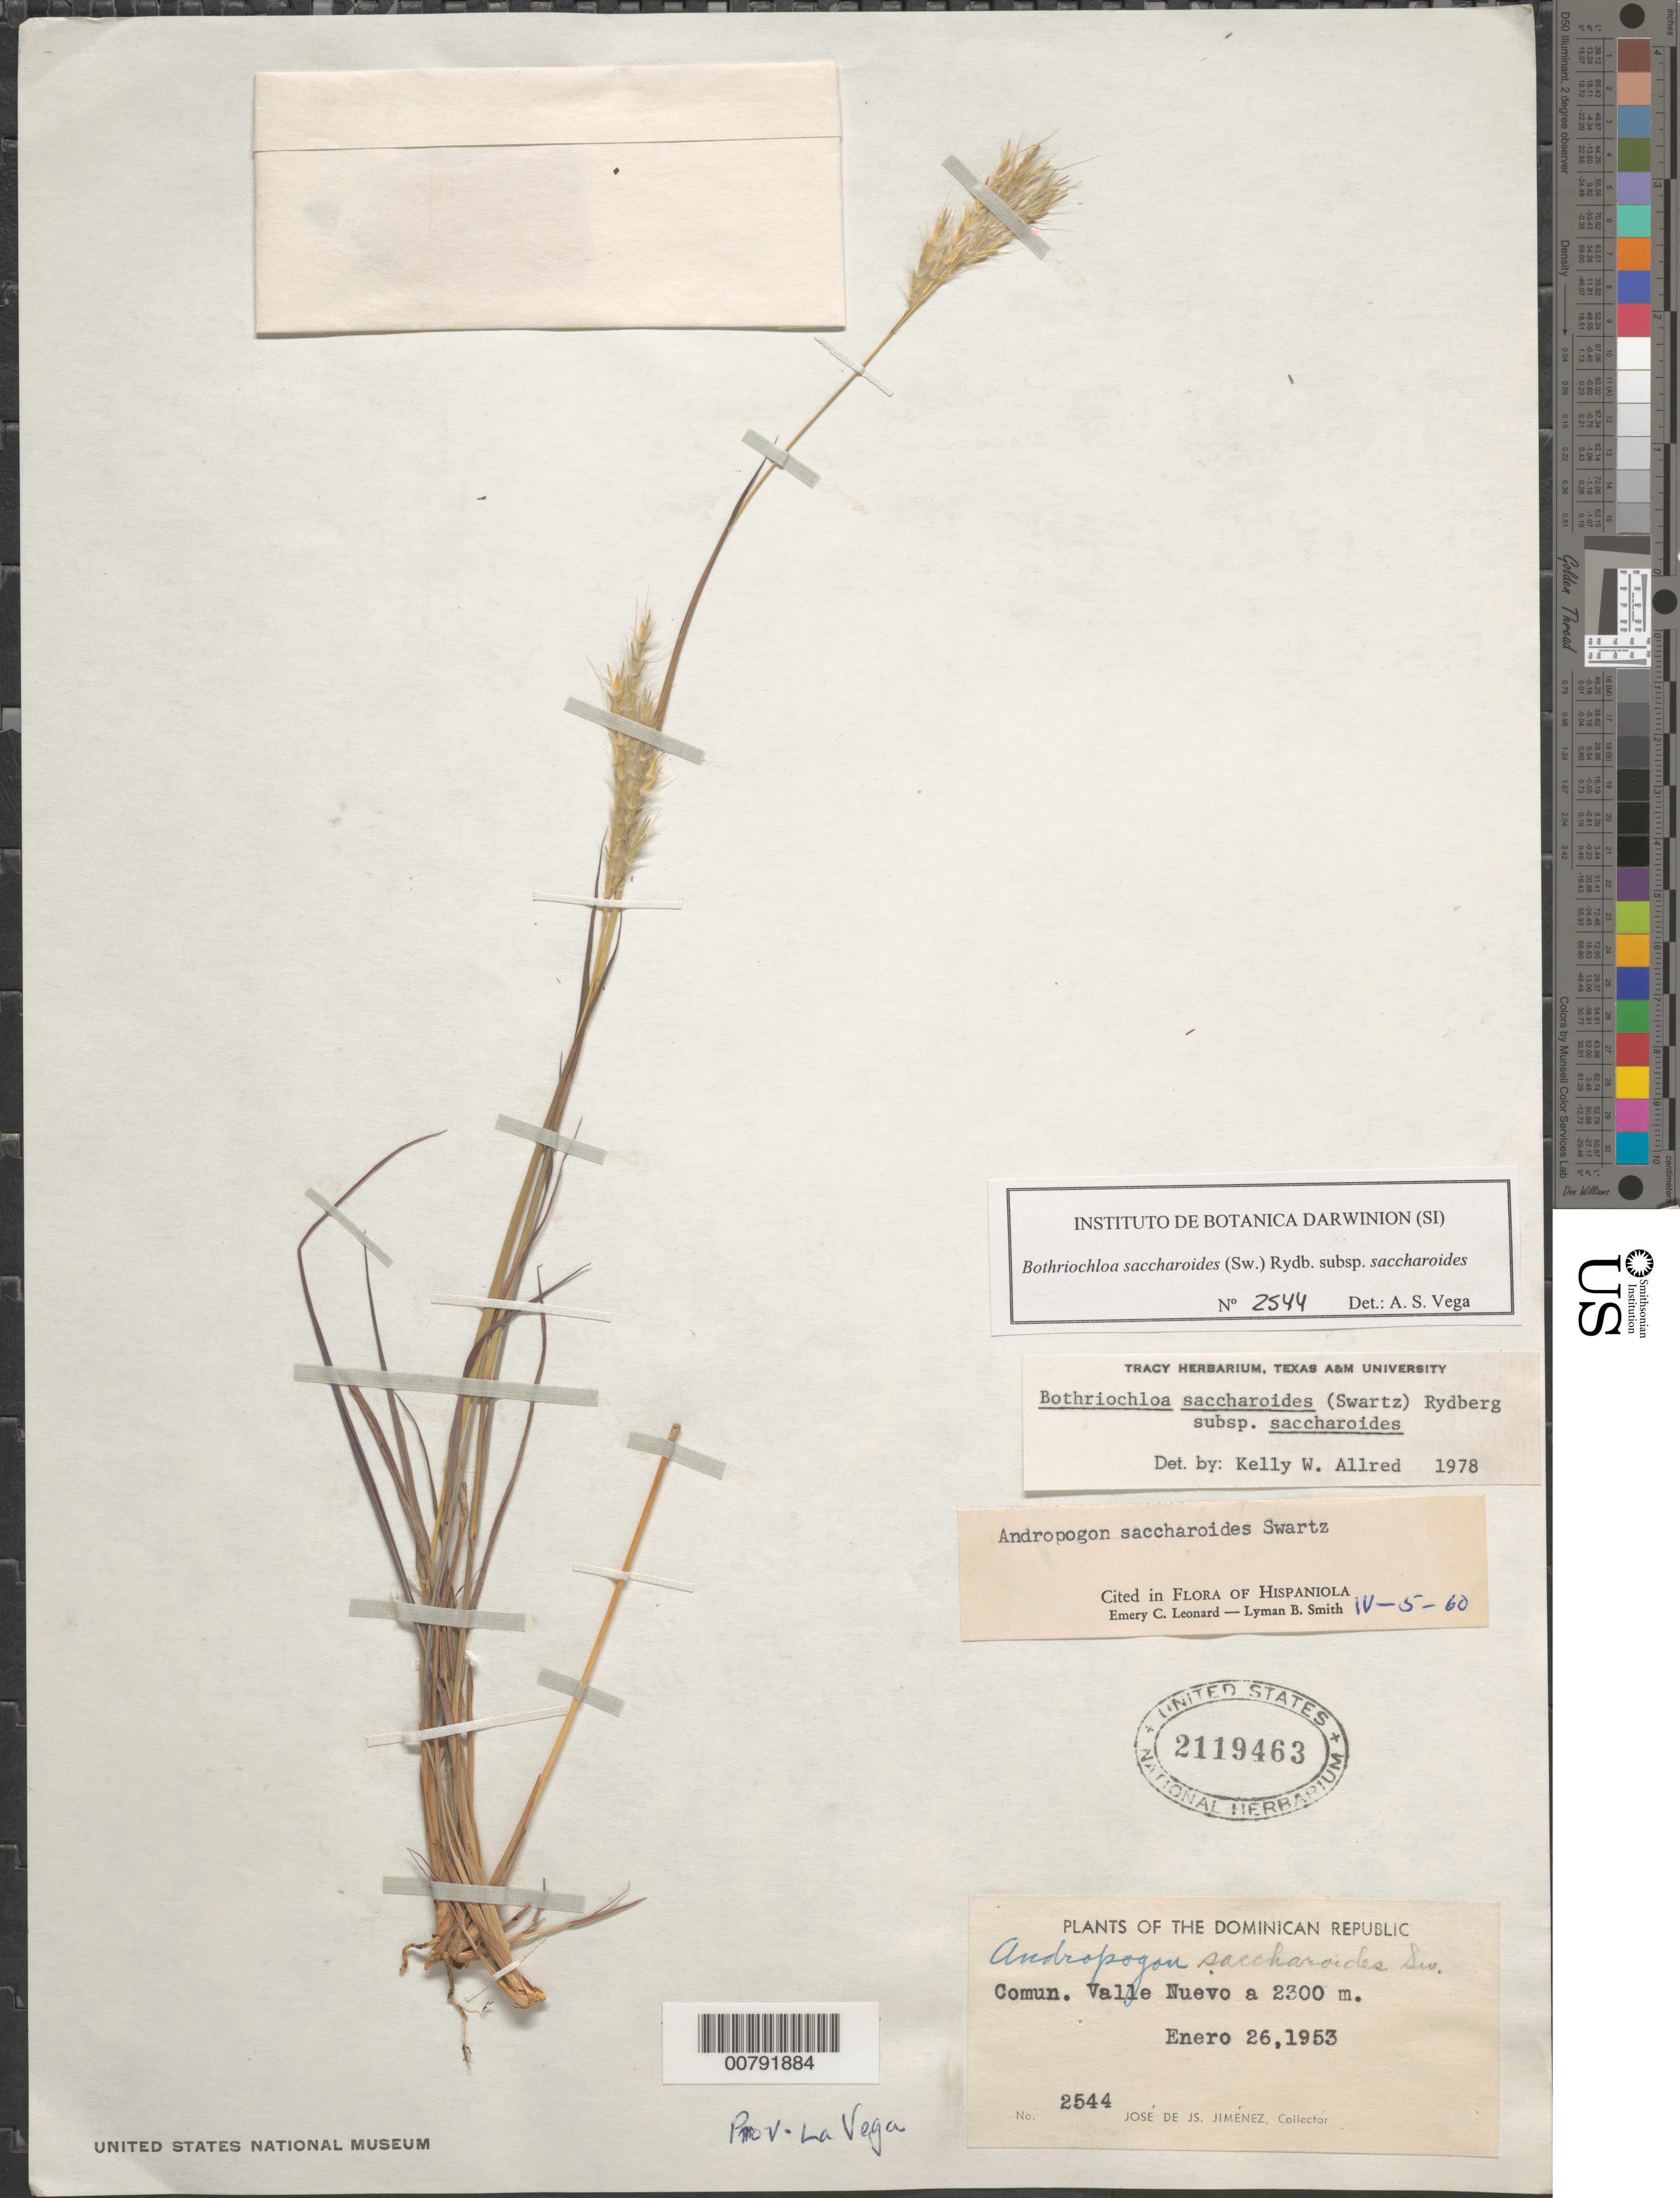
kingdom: Plantae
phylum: Tracheophyta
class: Liliopsida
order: Poales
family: Poaceae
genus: Bothriochloa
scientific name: Bothriochloa saccharoides subsp. saccharoides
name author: (Sw.) Rydb.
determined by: Vega, A. S.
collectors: J. J. Jiménez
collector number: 2544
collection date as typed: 26 Jan 1953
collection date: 1953-01-26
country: Dominican Republic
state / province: La Vega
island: Hispaniola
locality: Valle Nuevo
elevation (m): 2300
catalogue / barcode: US 2119463